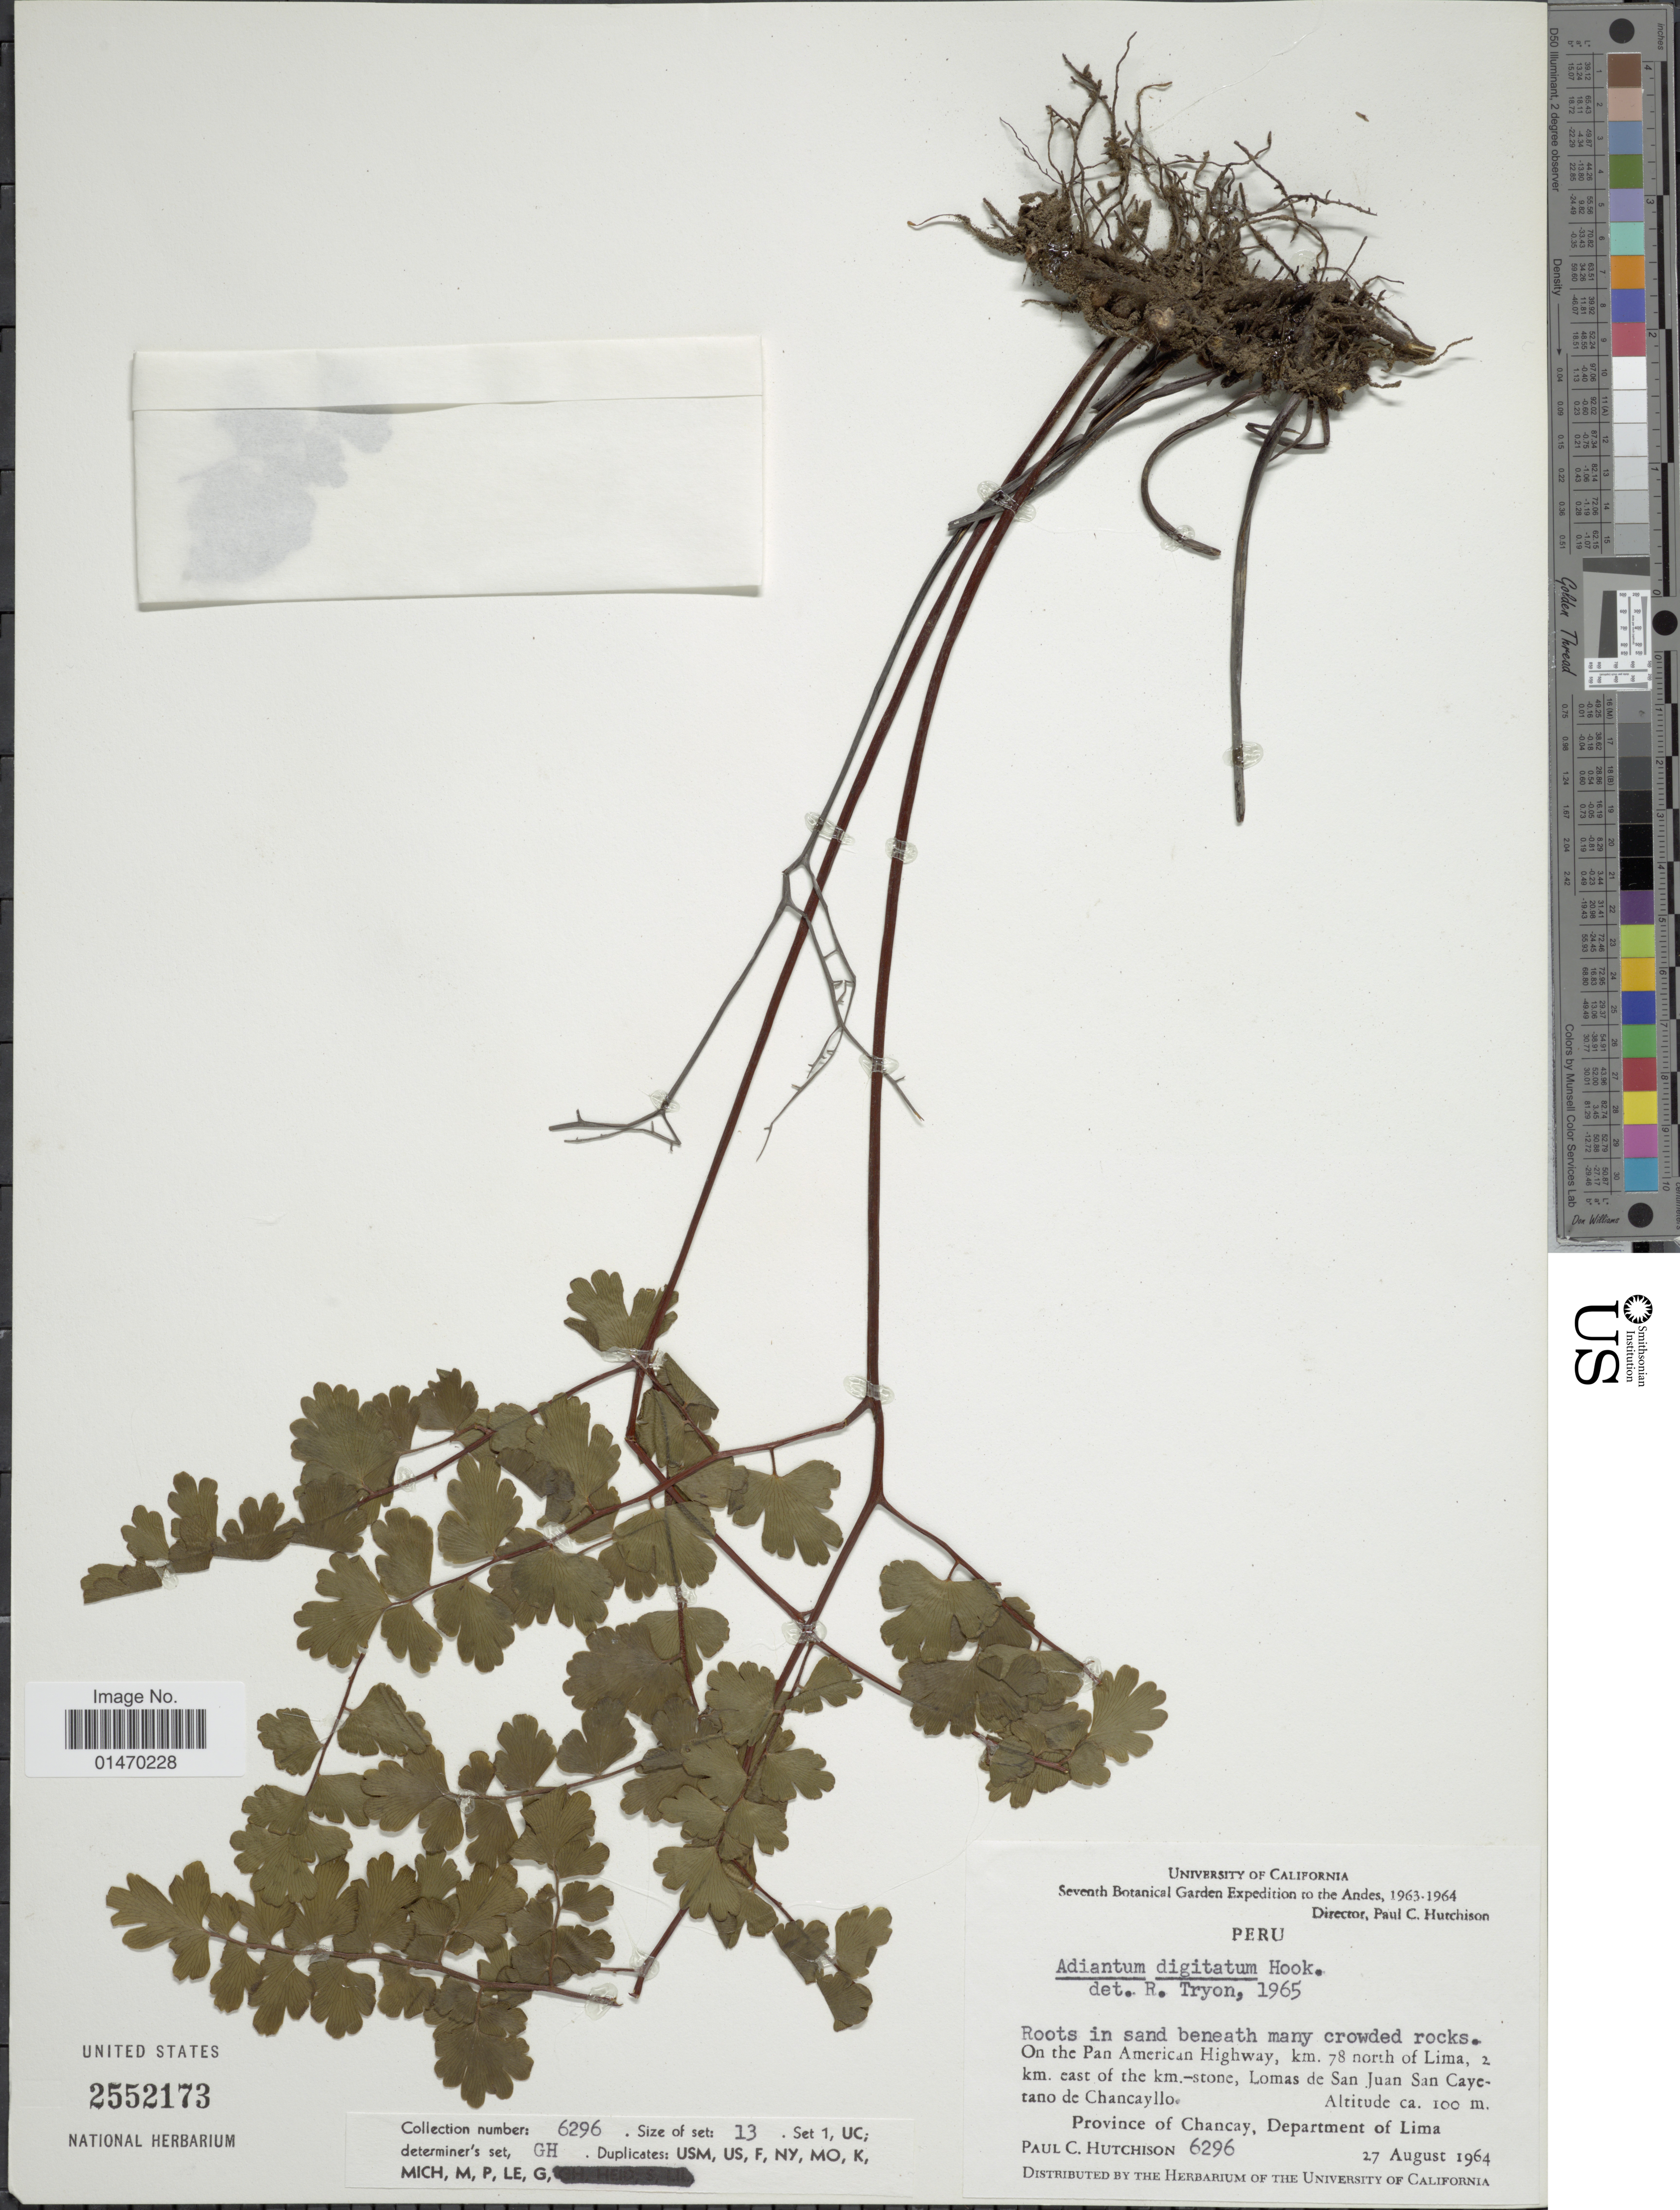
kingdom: Plantae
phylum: Tracheophyta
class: Polypodiopsida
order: Polypodiales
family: Pteridaceae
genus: Adiantum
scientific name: Adiantum digitatum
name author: Hook.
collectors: P. C. Hutchison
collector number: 6296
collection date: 1964-08-27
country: Peru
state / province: Lima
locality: Province of Chancay. On the Pan American Highway, km. 78 north of Lima, 2 km. east of the km - stone, lomas d San Juan San Cayetano.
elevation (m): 100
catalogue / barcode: US 2552173